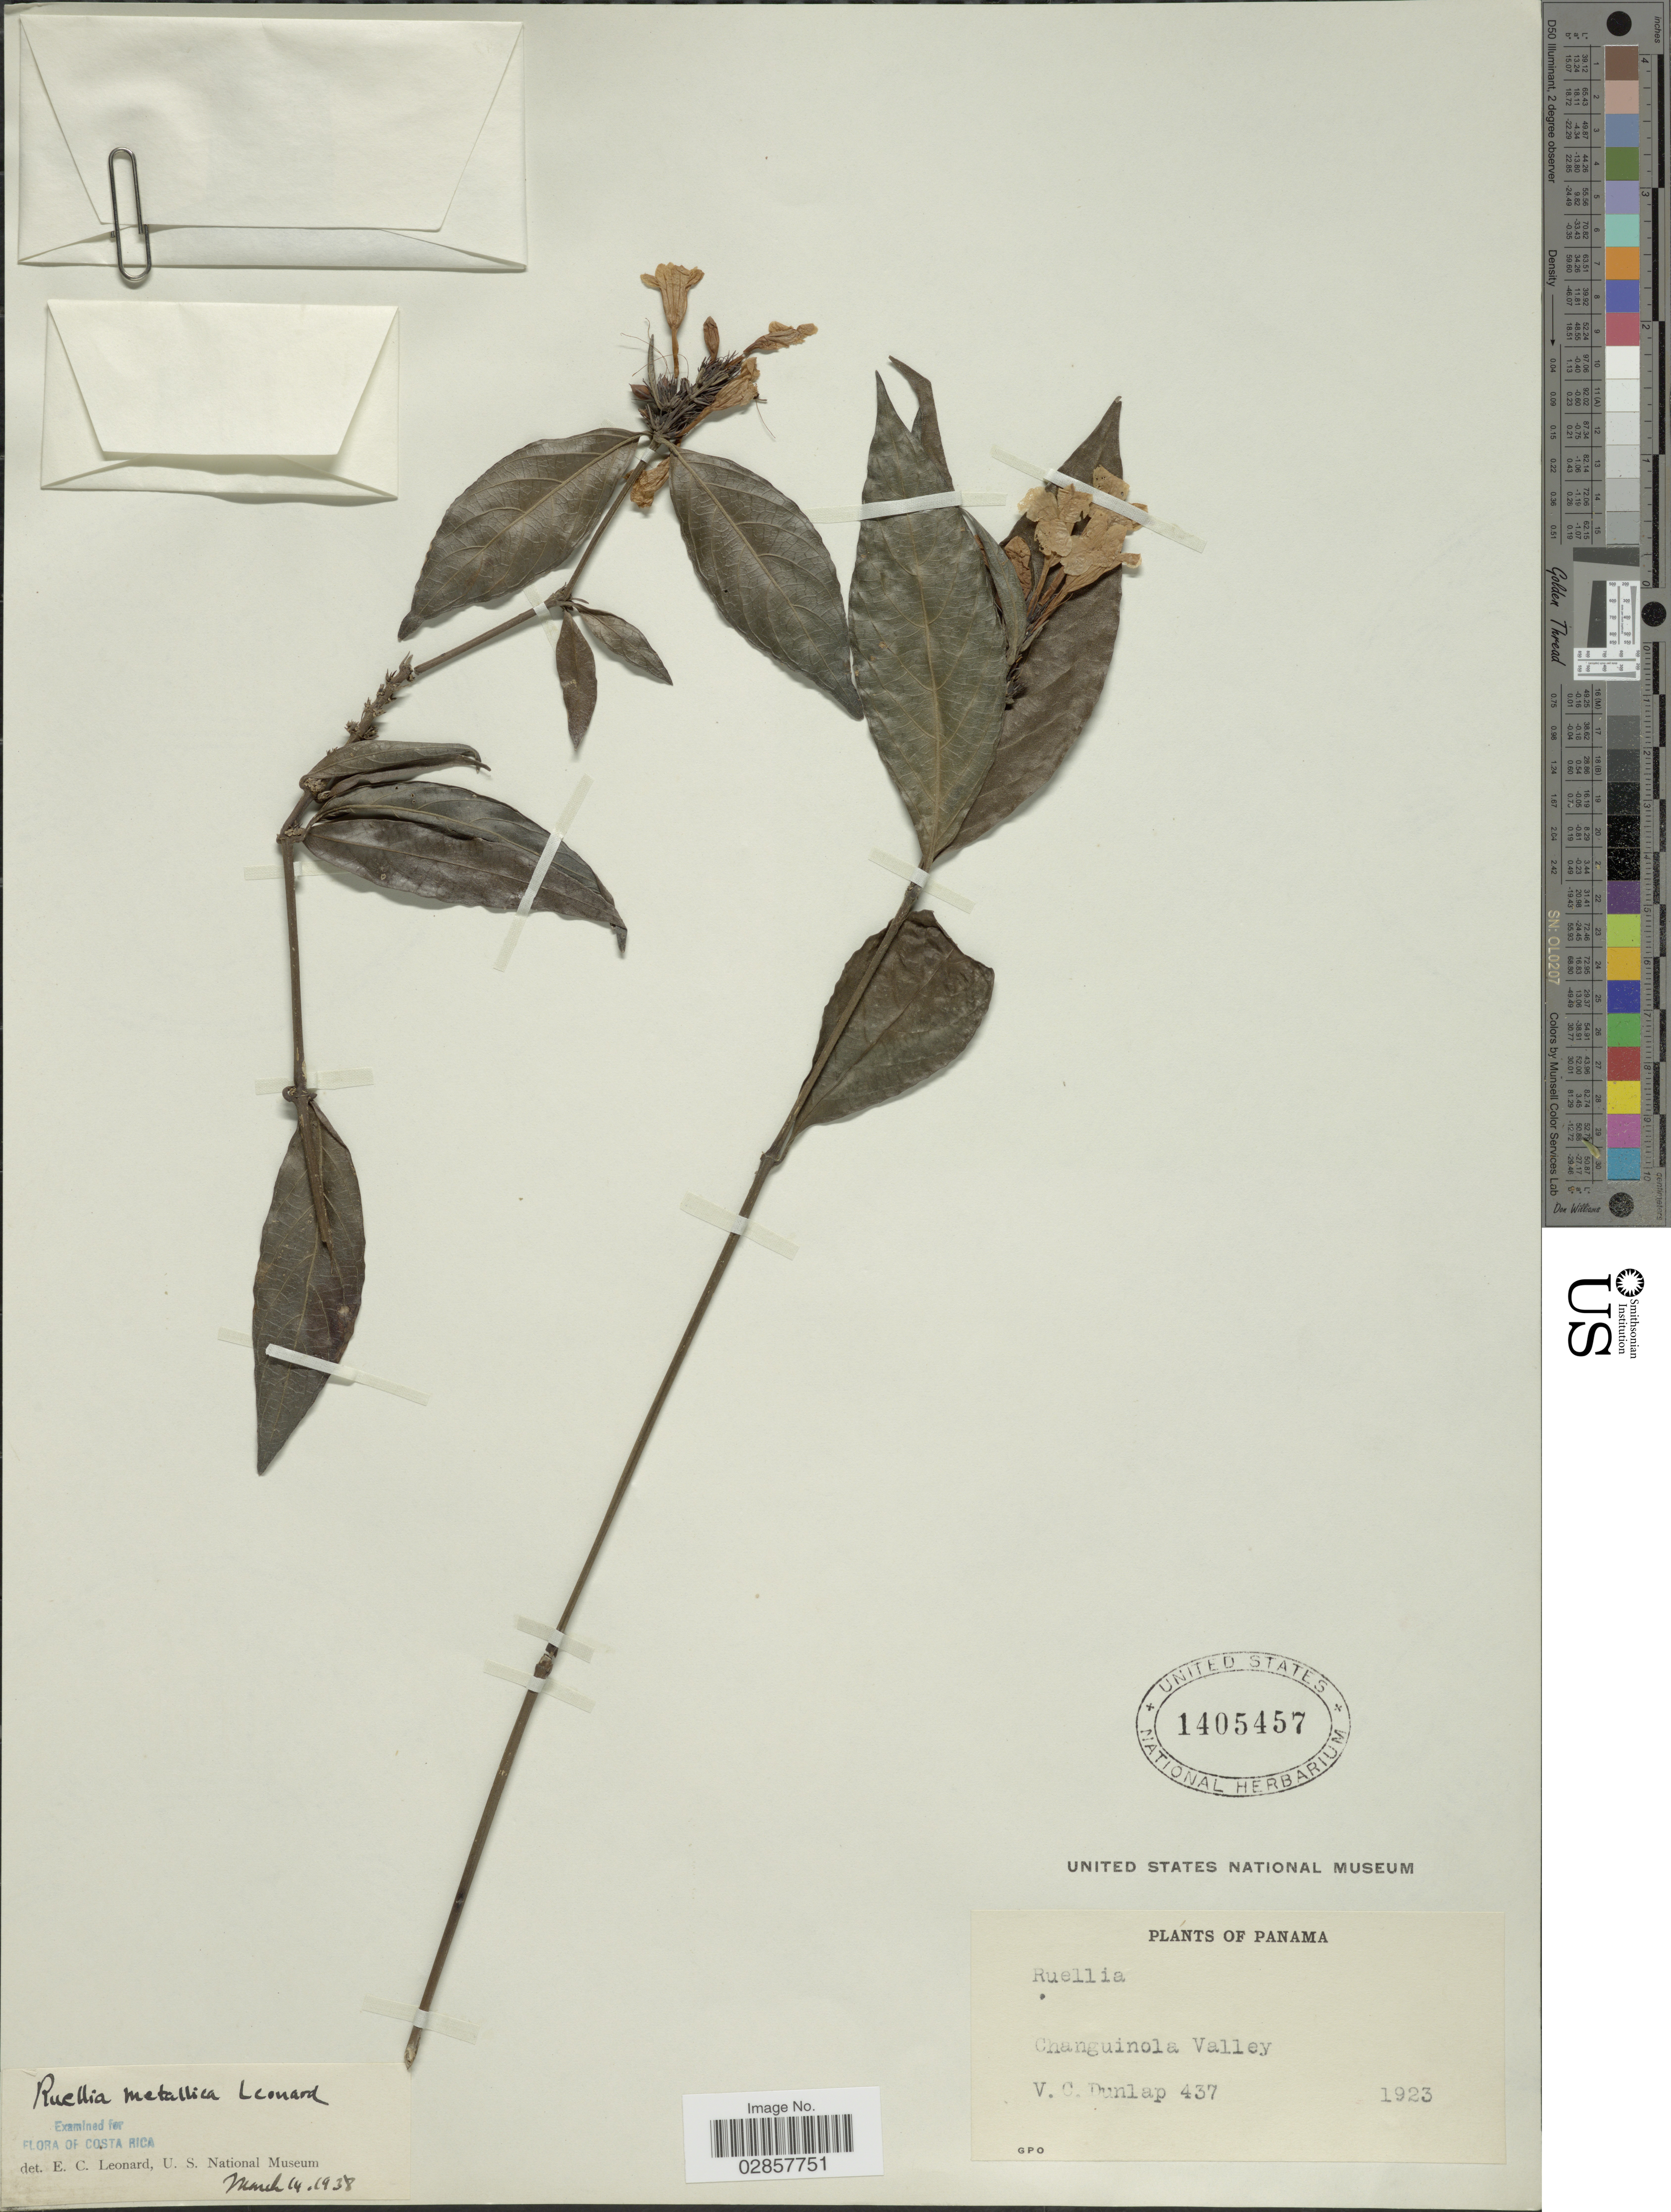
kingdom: Plantae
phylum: Tracheophyta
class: Magnoliopsida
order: Lamiales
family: Acanthaceae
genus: Ruellia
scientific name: Ruellia metallica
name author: Leonard in Standl.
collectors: V. C. Dunlap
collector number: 437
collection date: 1923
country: Panama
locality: Changuinola Valley.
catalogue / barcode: US 1405457